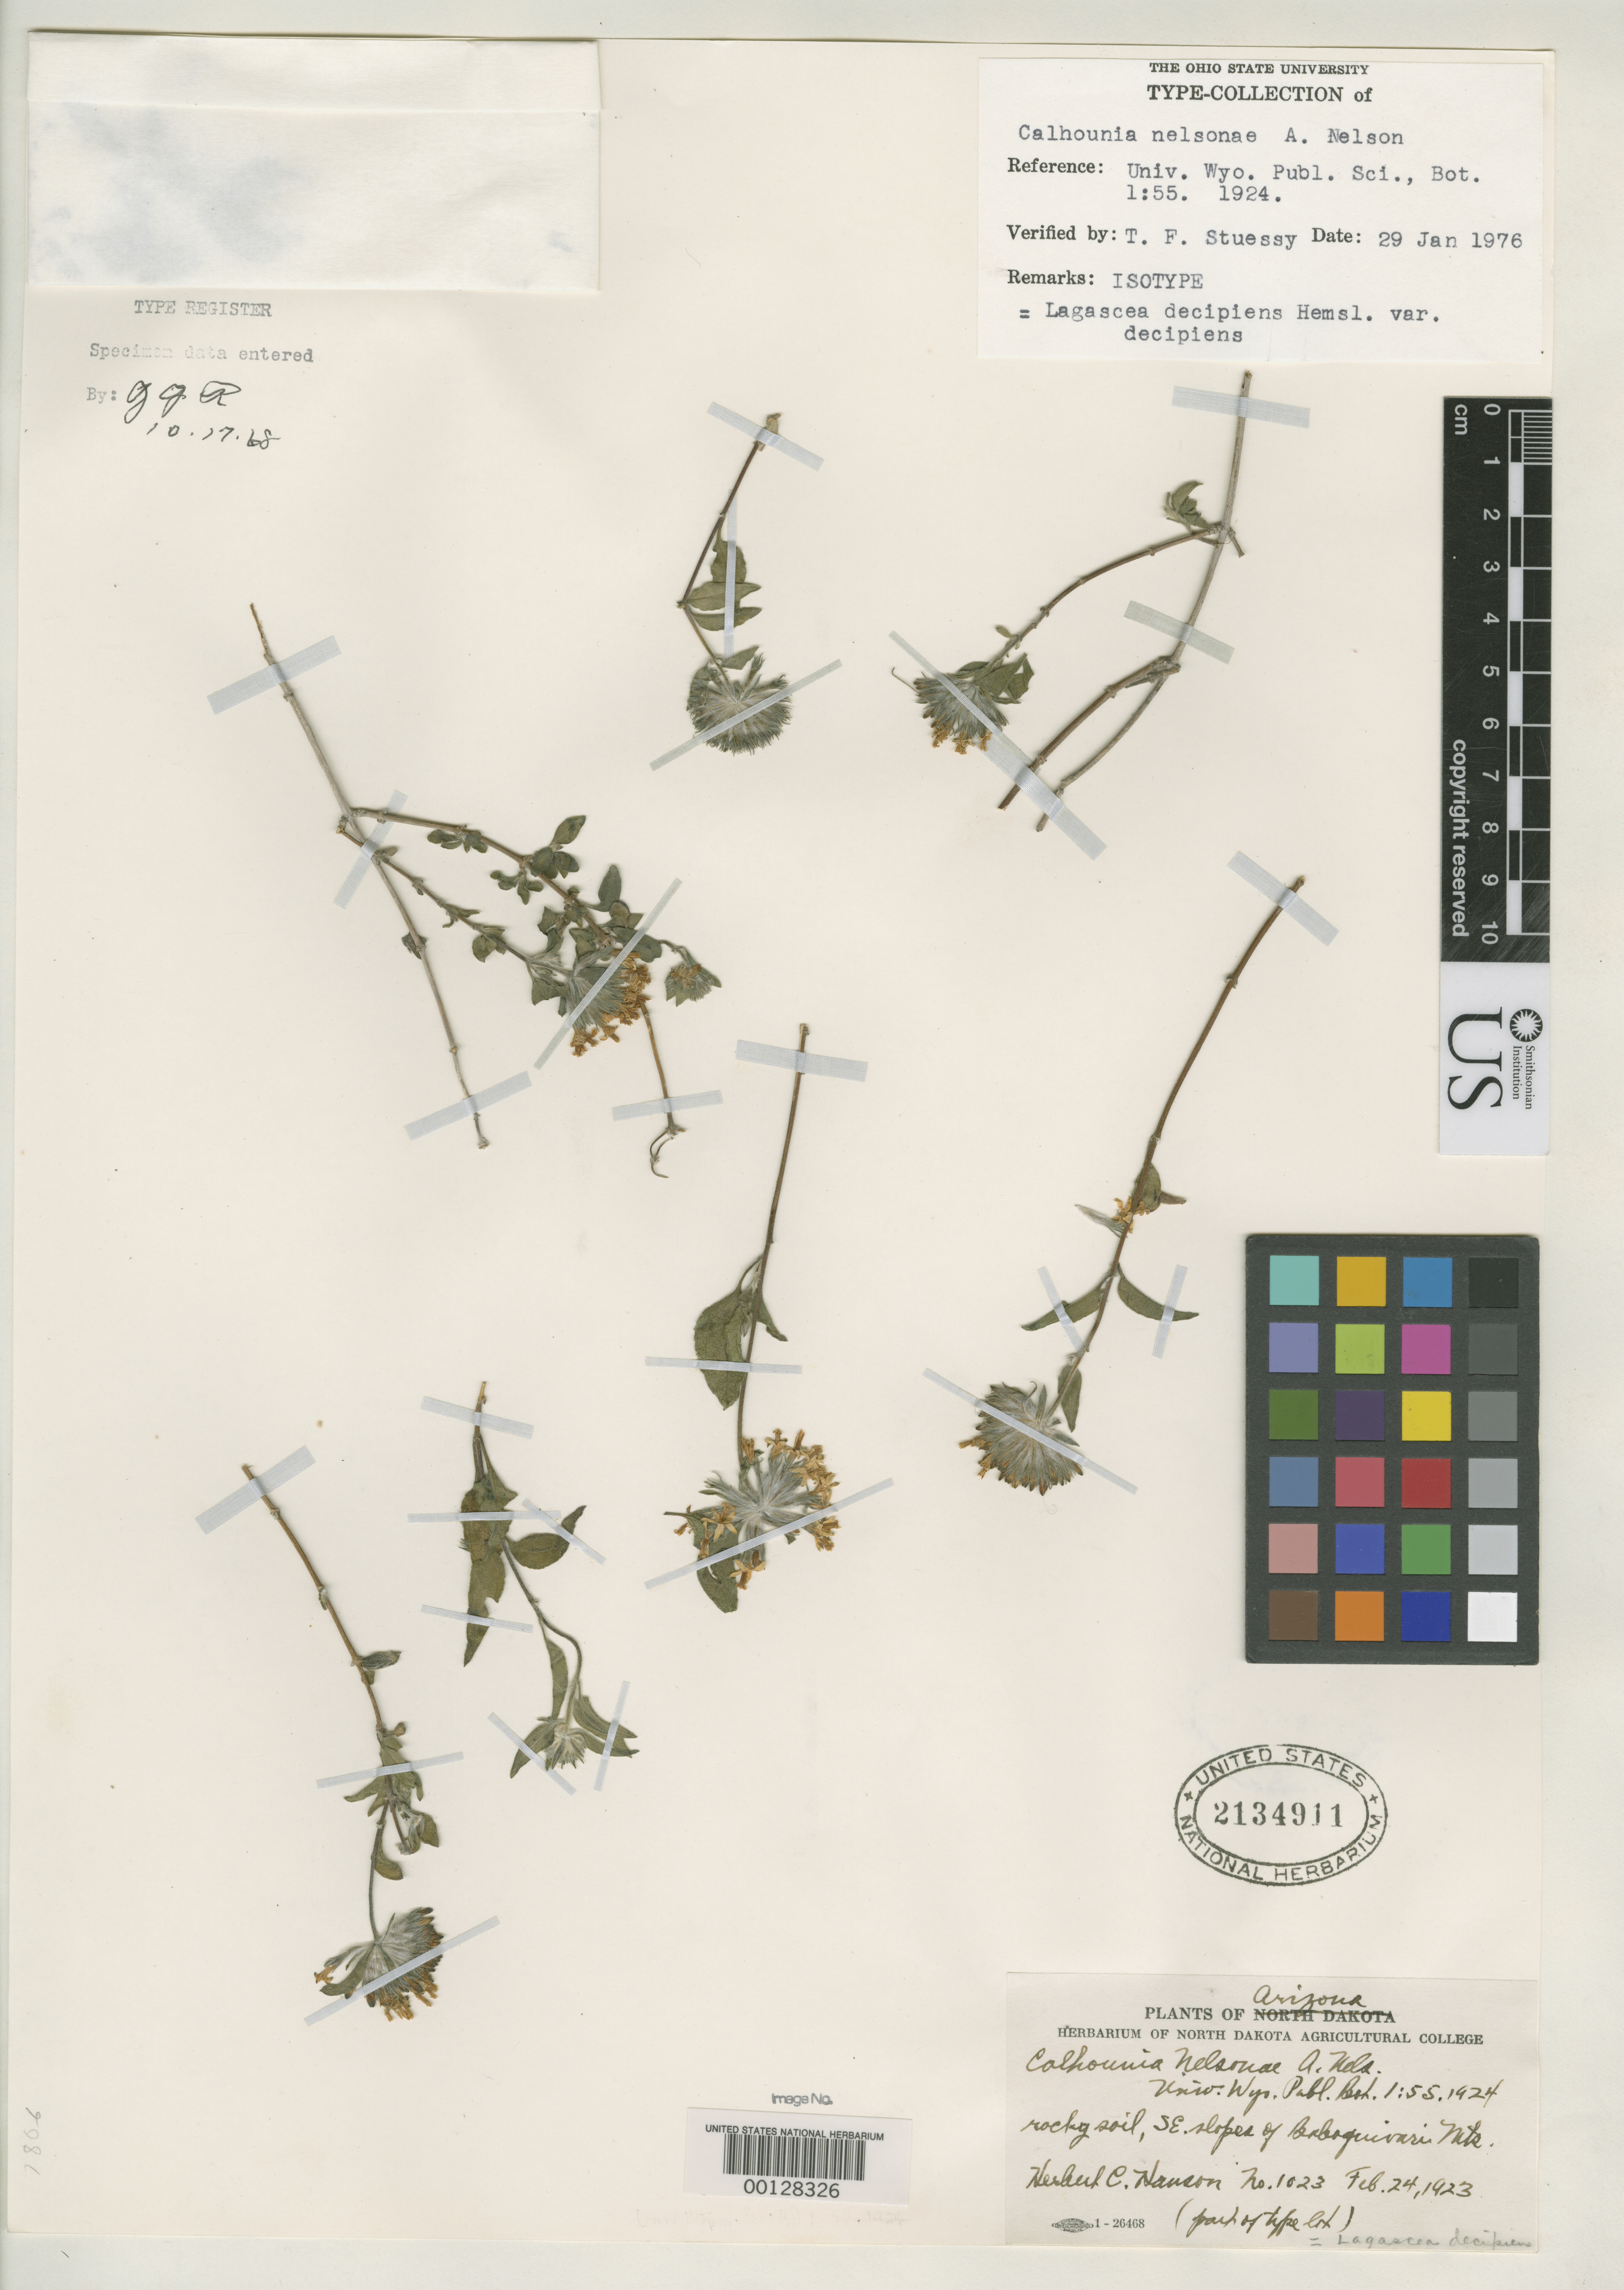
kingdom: Plantae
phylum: Tracheophyta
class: Magnoliopsida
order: Asterales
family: Asteraceae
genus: Calhounia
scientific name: Calhounia nelsonae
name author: A. Nelson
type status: Isotype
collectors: H. Hanson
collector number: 1023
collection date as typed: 24 Feb 1923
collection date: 1923-02-24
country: United States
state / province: Arizona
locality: Baboquivari Mts.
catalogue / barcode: US 2134911